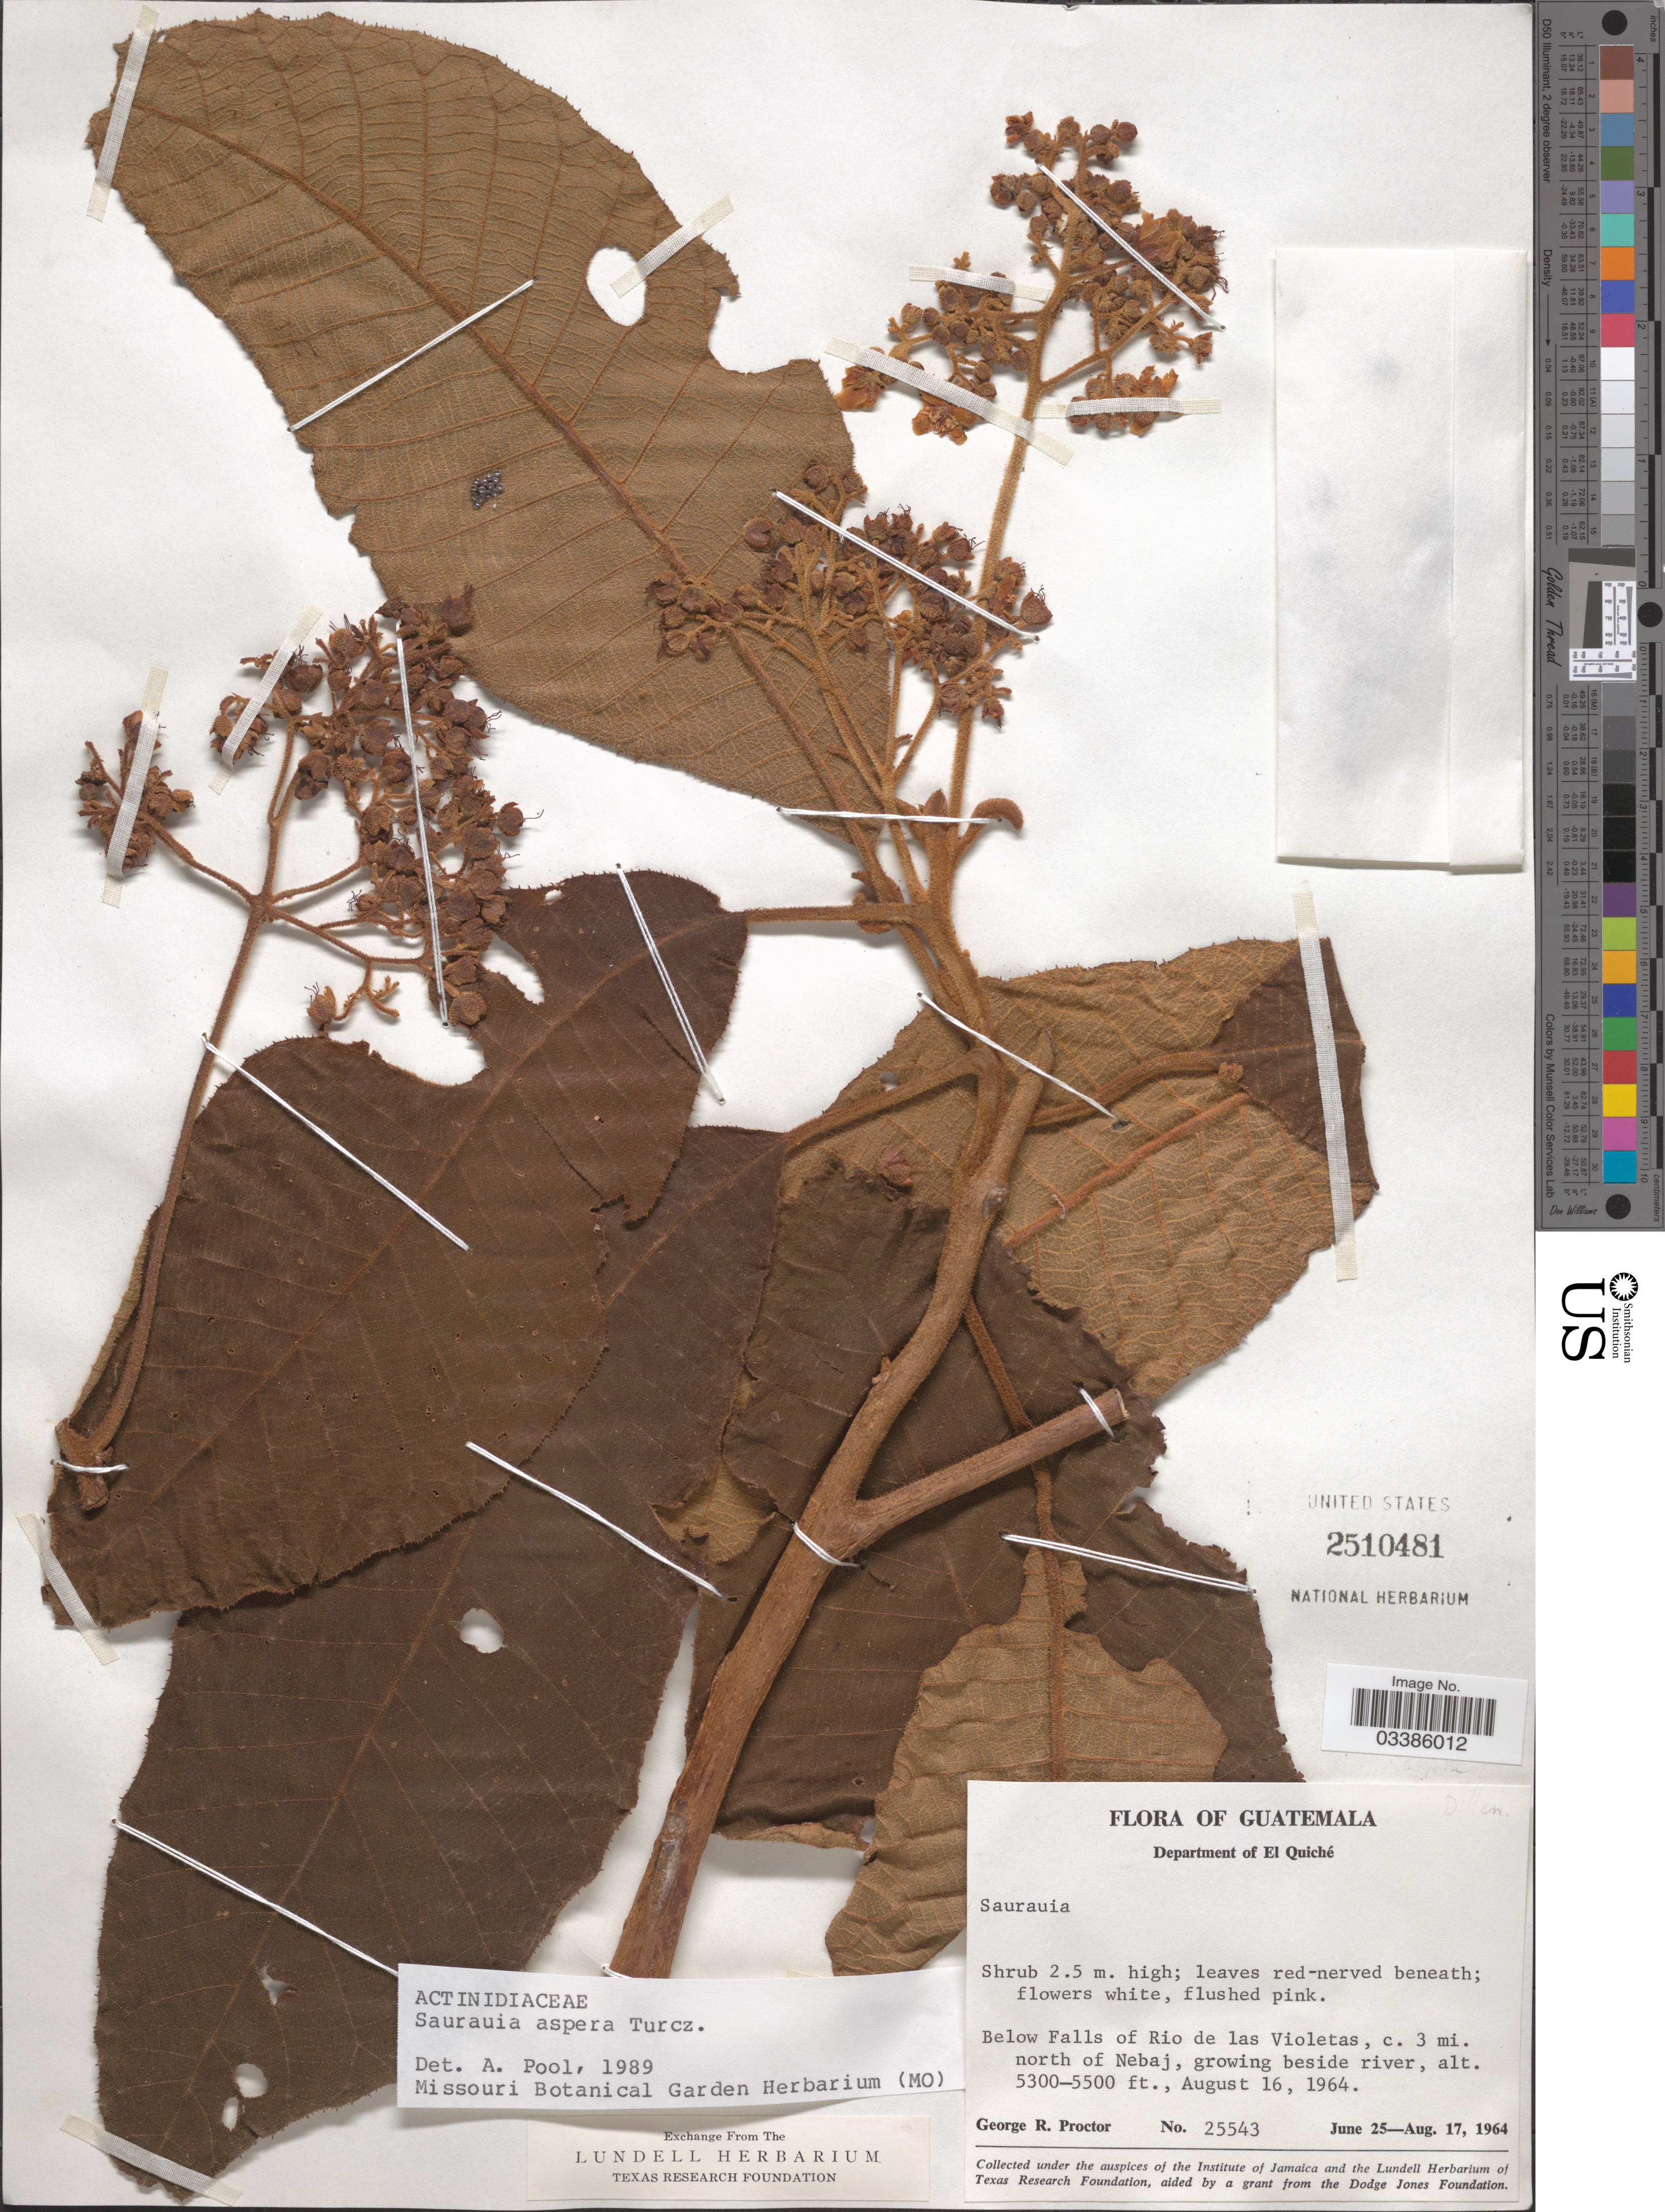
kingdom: Plantae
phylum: Tracheophyta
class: Magnoliopsida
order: Ericales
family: Actinidiaceae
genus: Saurauia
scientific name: Saurauia aspera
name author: Turcz.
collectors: G. R. Proctor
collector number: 25543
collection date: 1964-06-25/1964-08-17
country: Guatemala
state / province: El Quiché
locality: Department of El Quiché. Below Falls of Rio de las Violetas, c. 3 mi. north of Nebaj.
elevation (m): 1615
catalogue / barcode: US 2510481